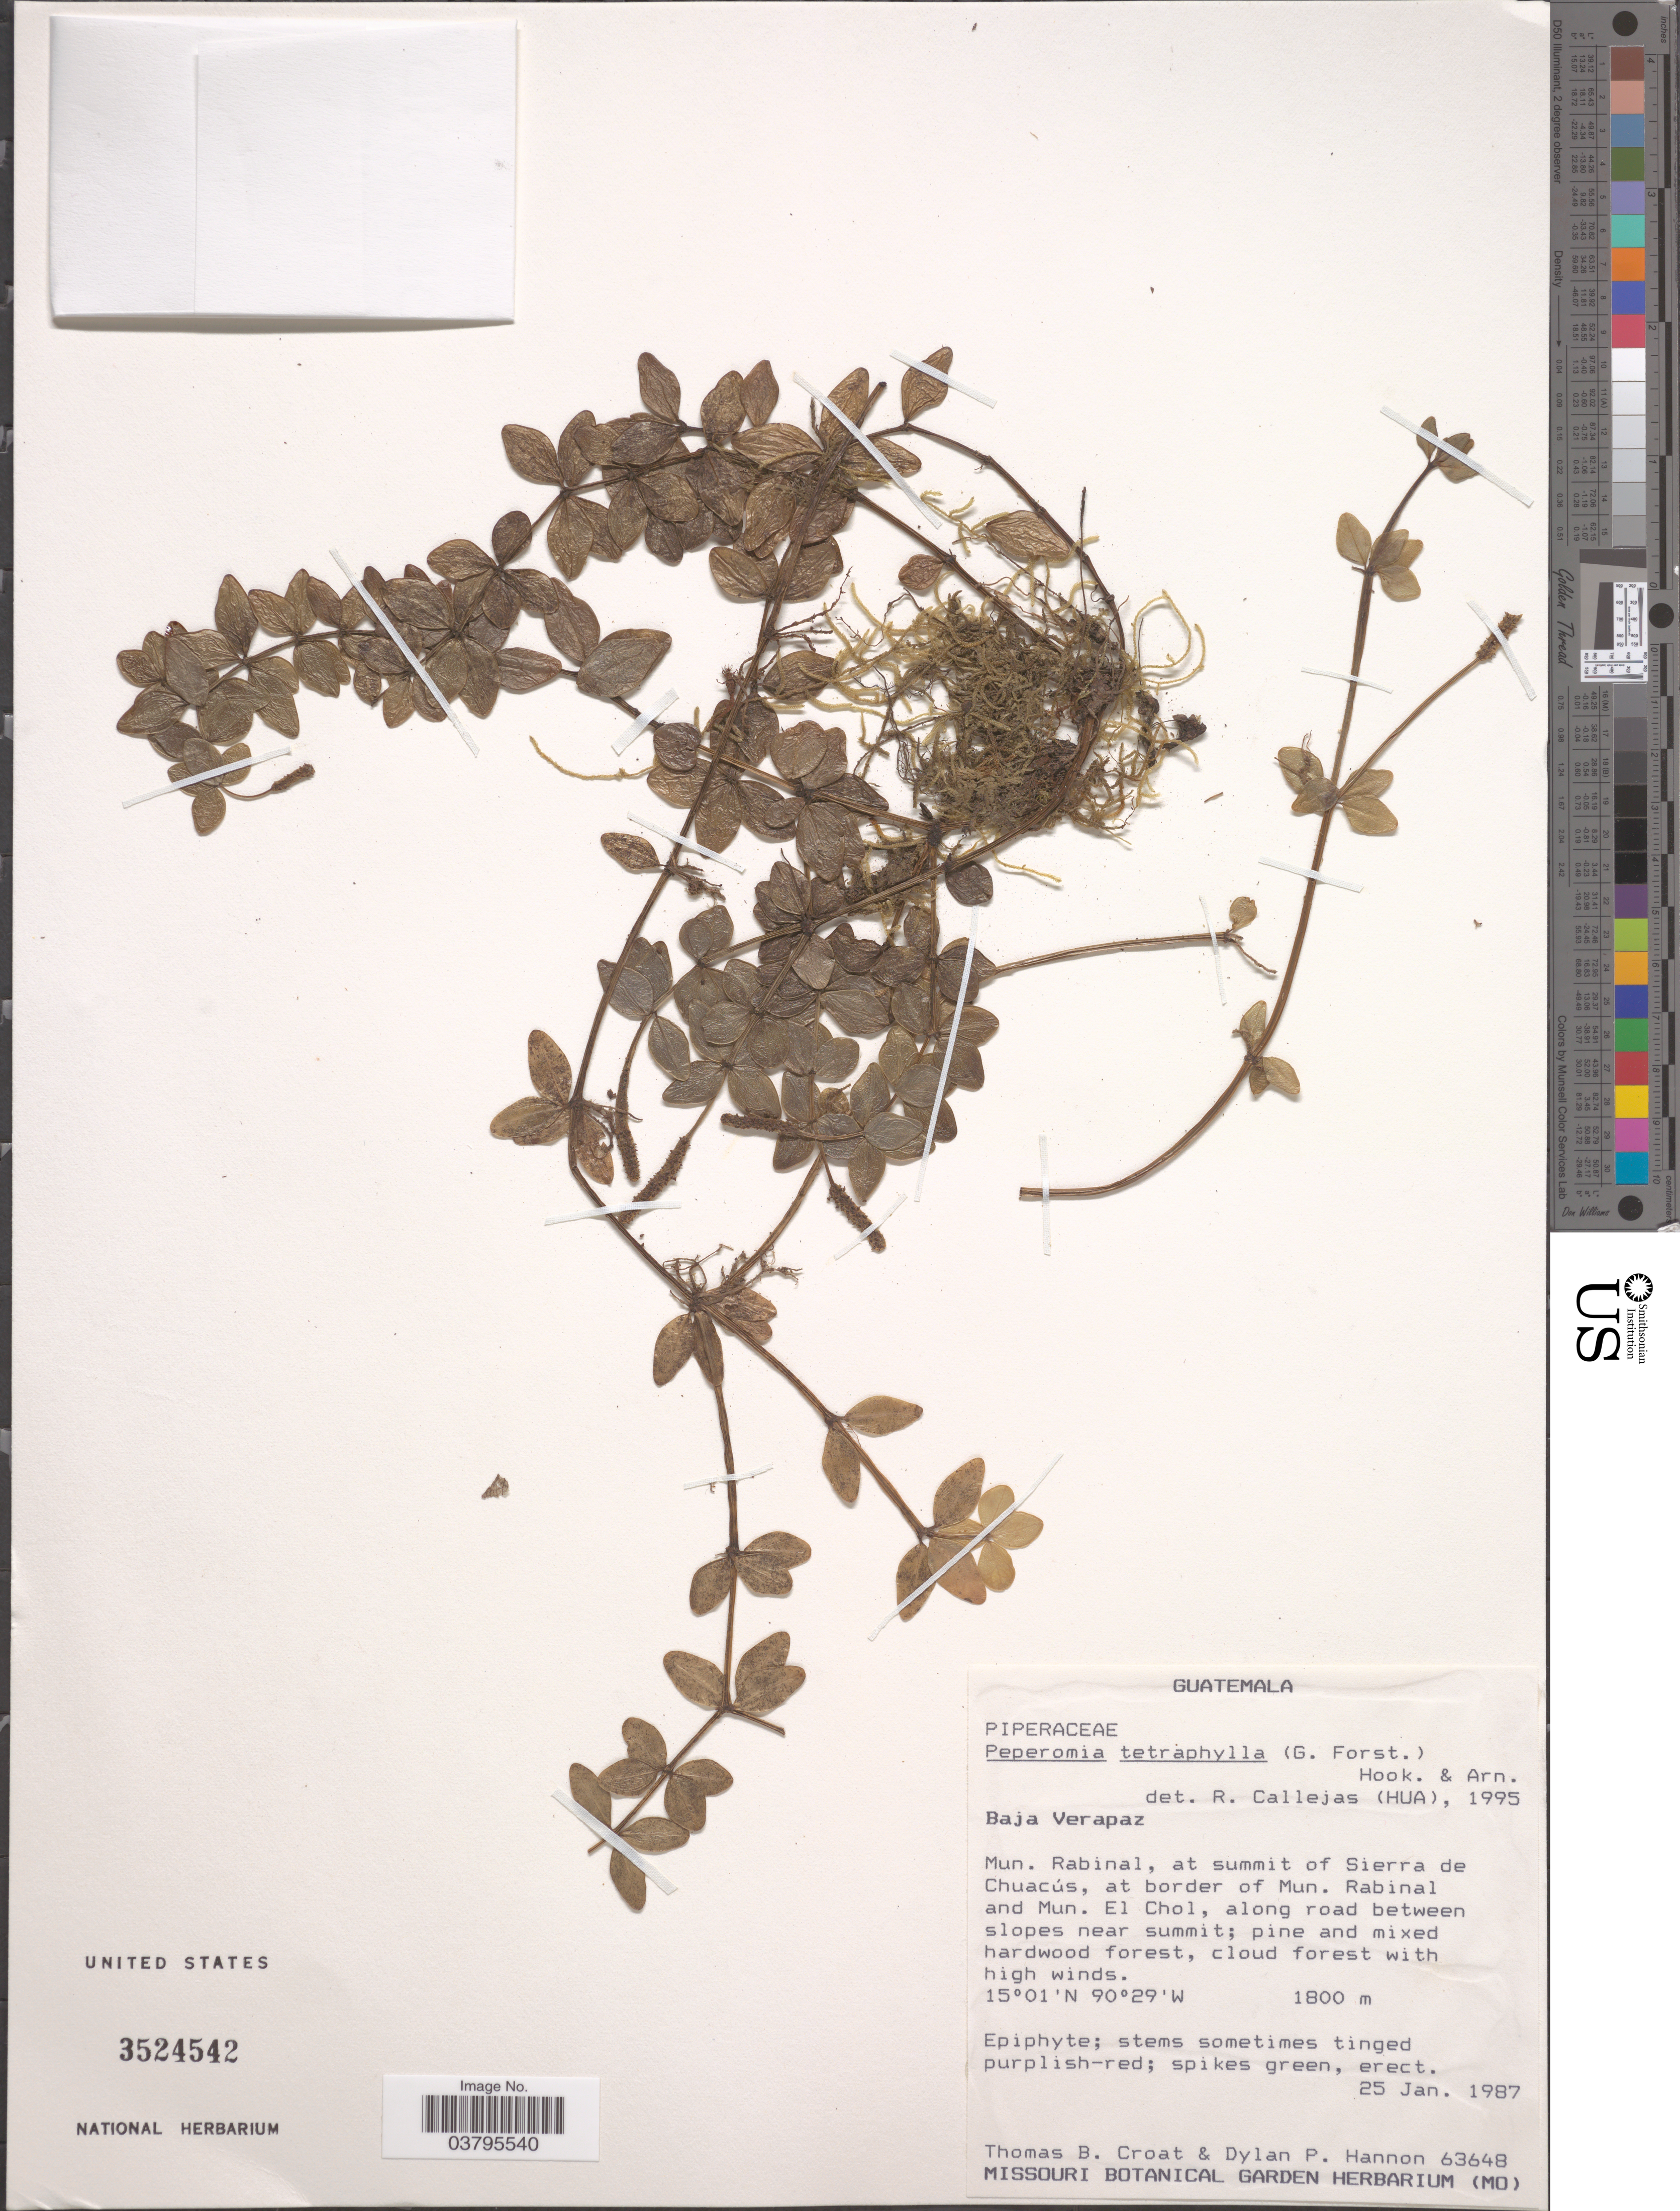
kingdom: Plantae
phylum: Tracheophyta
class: Magnoliopsida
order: Piperales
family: Piperaceae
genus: Peperomia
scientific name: Peperomia tetraphylla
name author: (G. Forst.) Hook. & Arn.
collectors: T. B. Croat & D. Hannon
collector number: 63648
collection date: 1987-01-25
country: Guatemala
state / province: Baja Verapaz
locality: Mun. Rabinal, at summit of Sierra de Chuacús, at border of Mun. Rabinal and Mun. El Chol, along road between slopes near summit.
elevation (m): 1800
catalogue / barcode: US 3524542